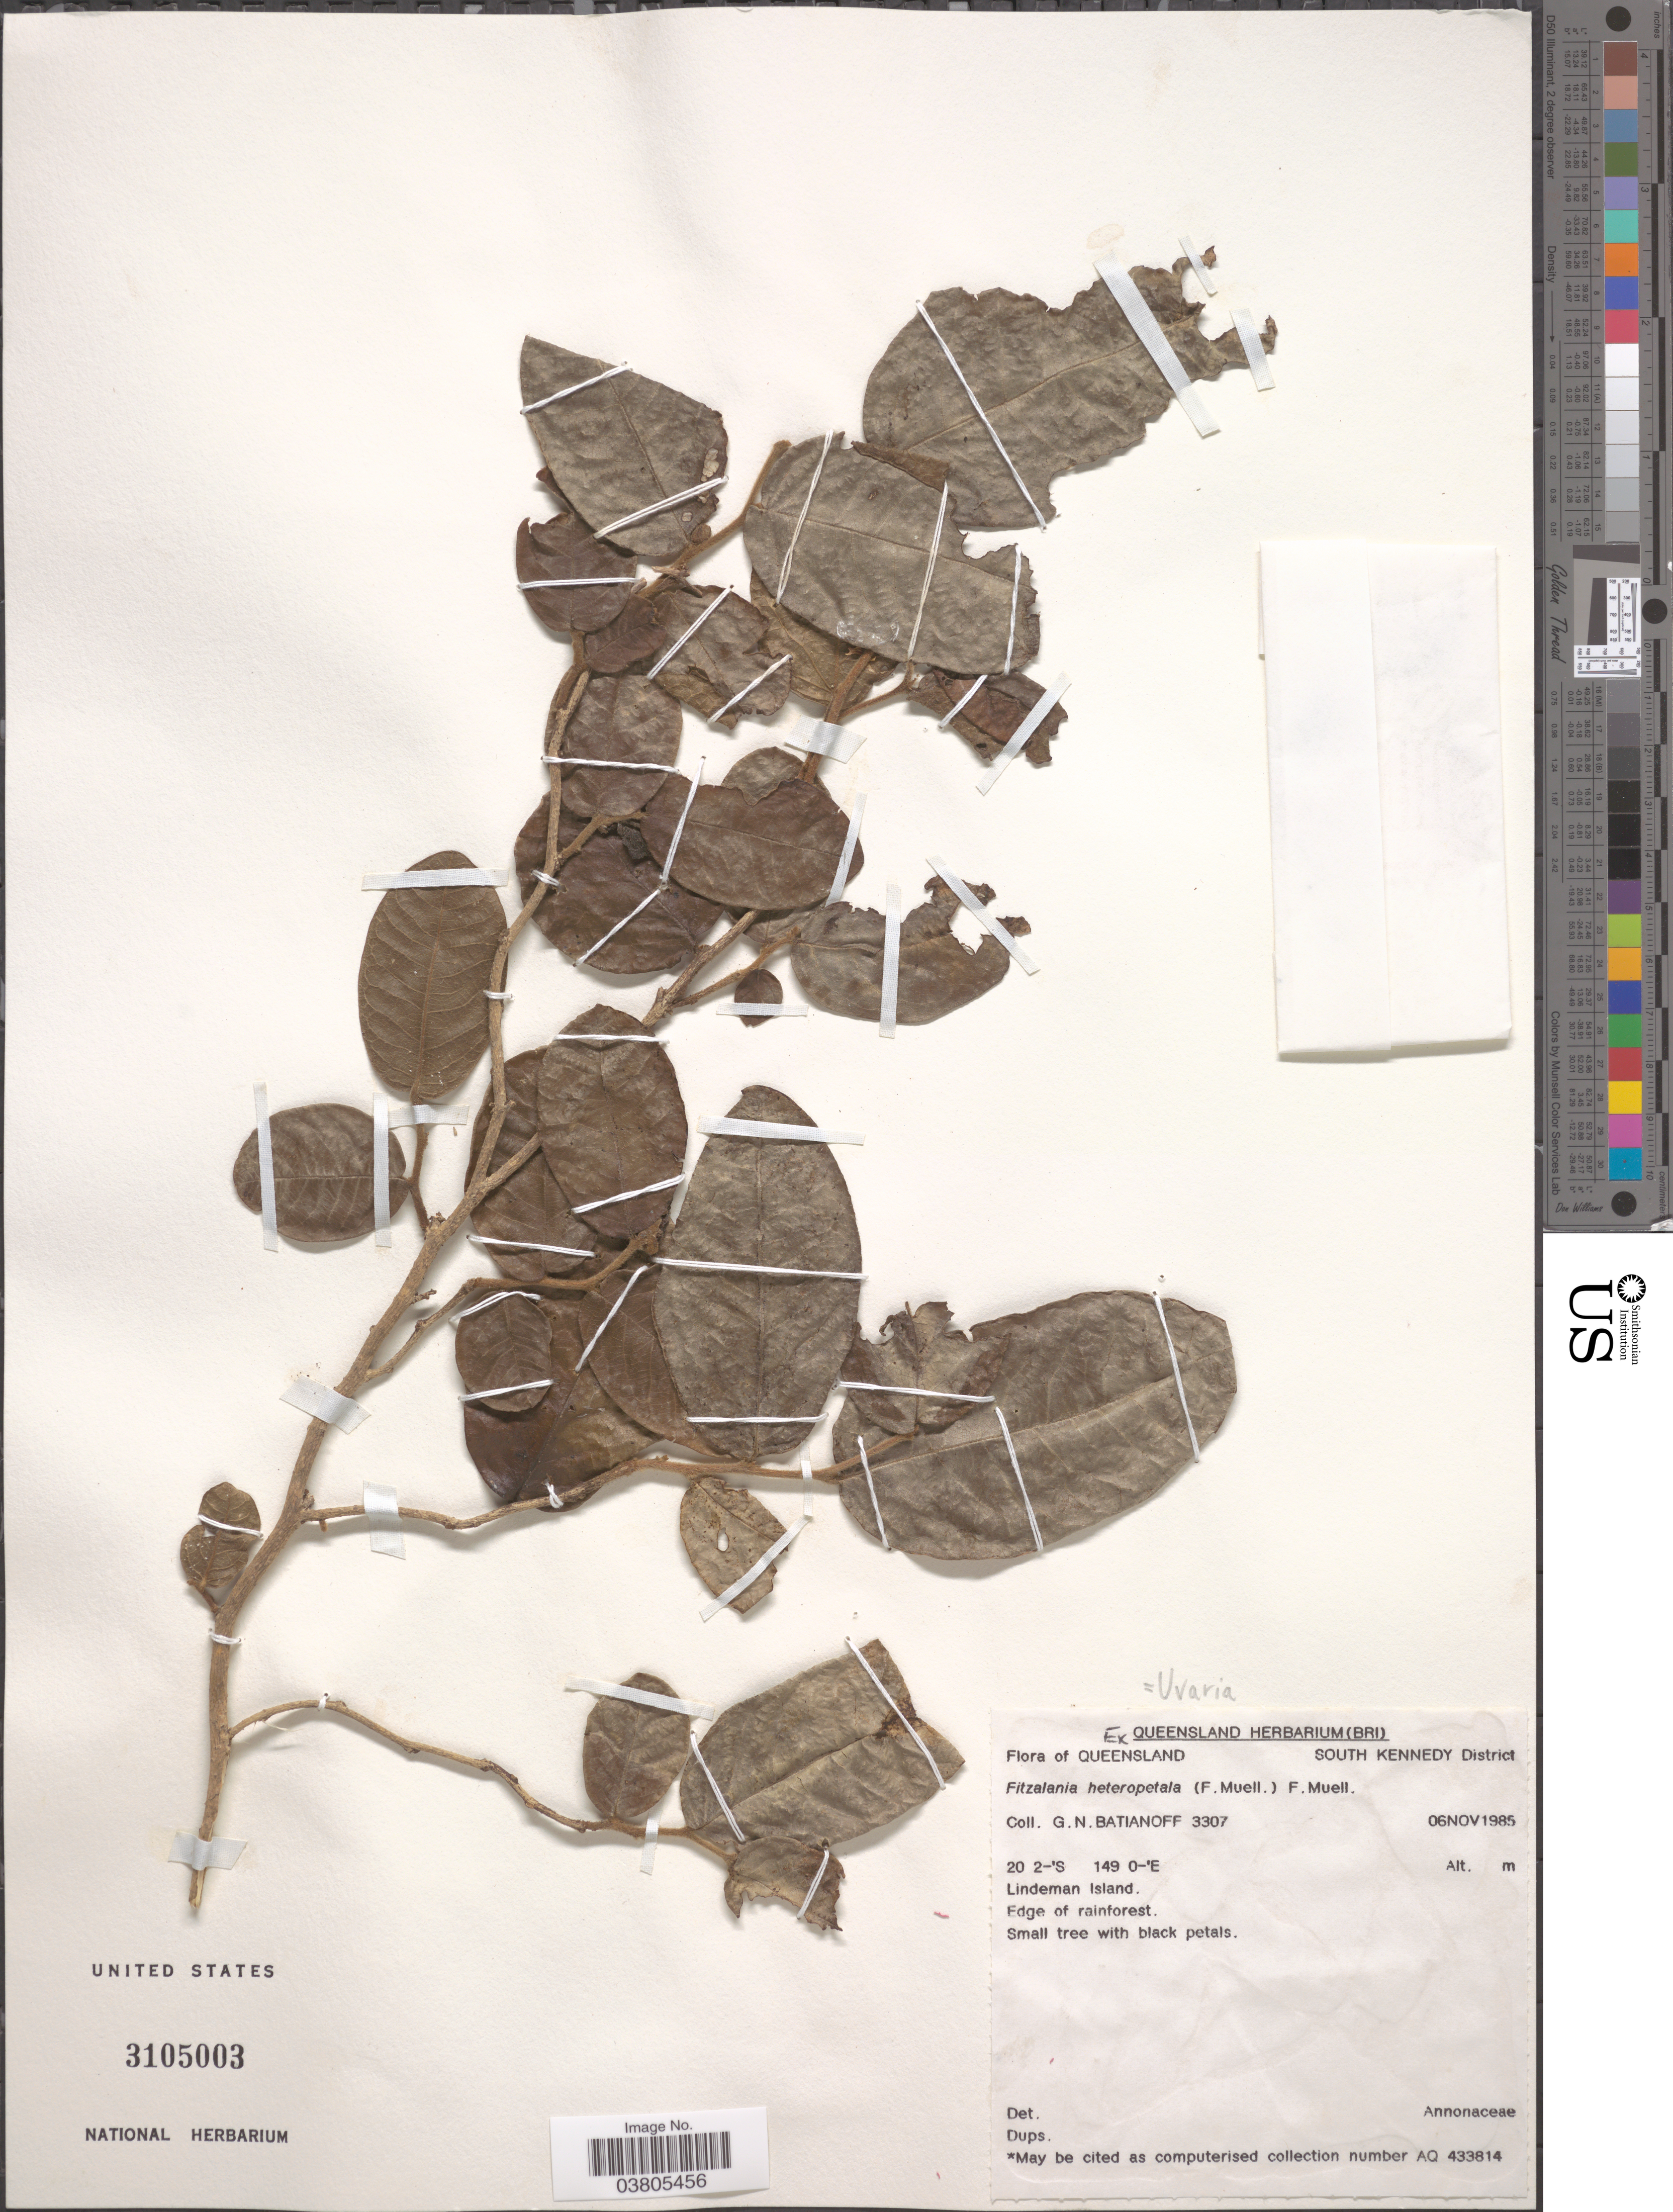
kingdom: Plantae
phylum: Tracheophyta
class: Magnoliopsida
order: Magnoliales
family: Annonaceae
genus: Meiogyne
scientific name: Meiogyne heteropetala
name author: (F. Muell.) D.H. Thomas et al.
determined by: Strong, Mark T., (BOT), Smithsonian Institution - National Museum of Natural History (UNITED STATES)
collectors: G. Batianoff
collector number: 3307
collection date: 1985-11-06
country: Australia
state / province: Queensland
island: Lindeman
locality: Lindeman Island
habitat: Edge of rainforest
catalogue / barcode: US 3105003